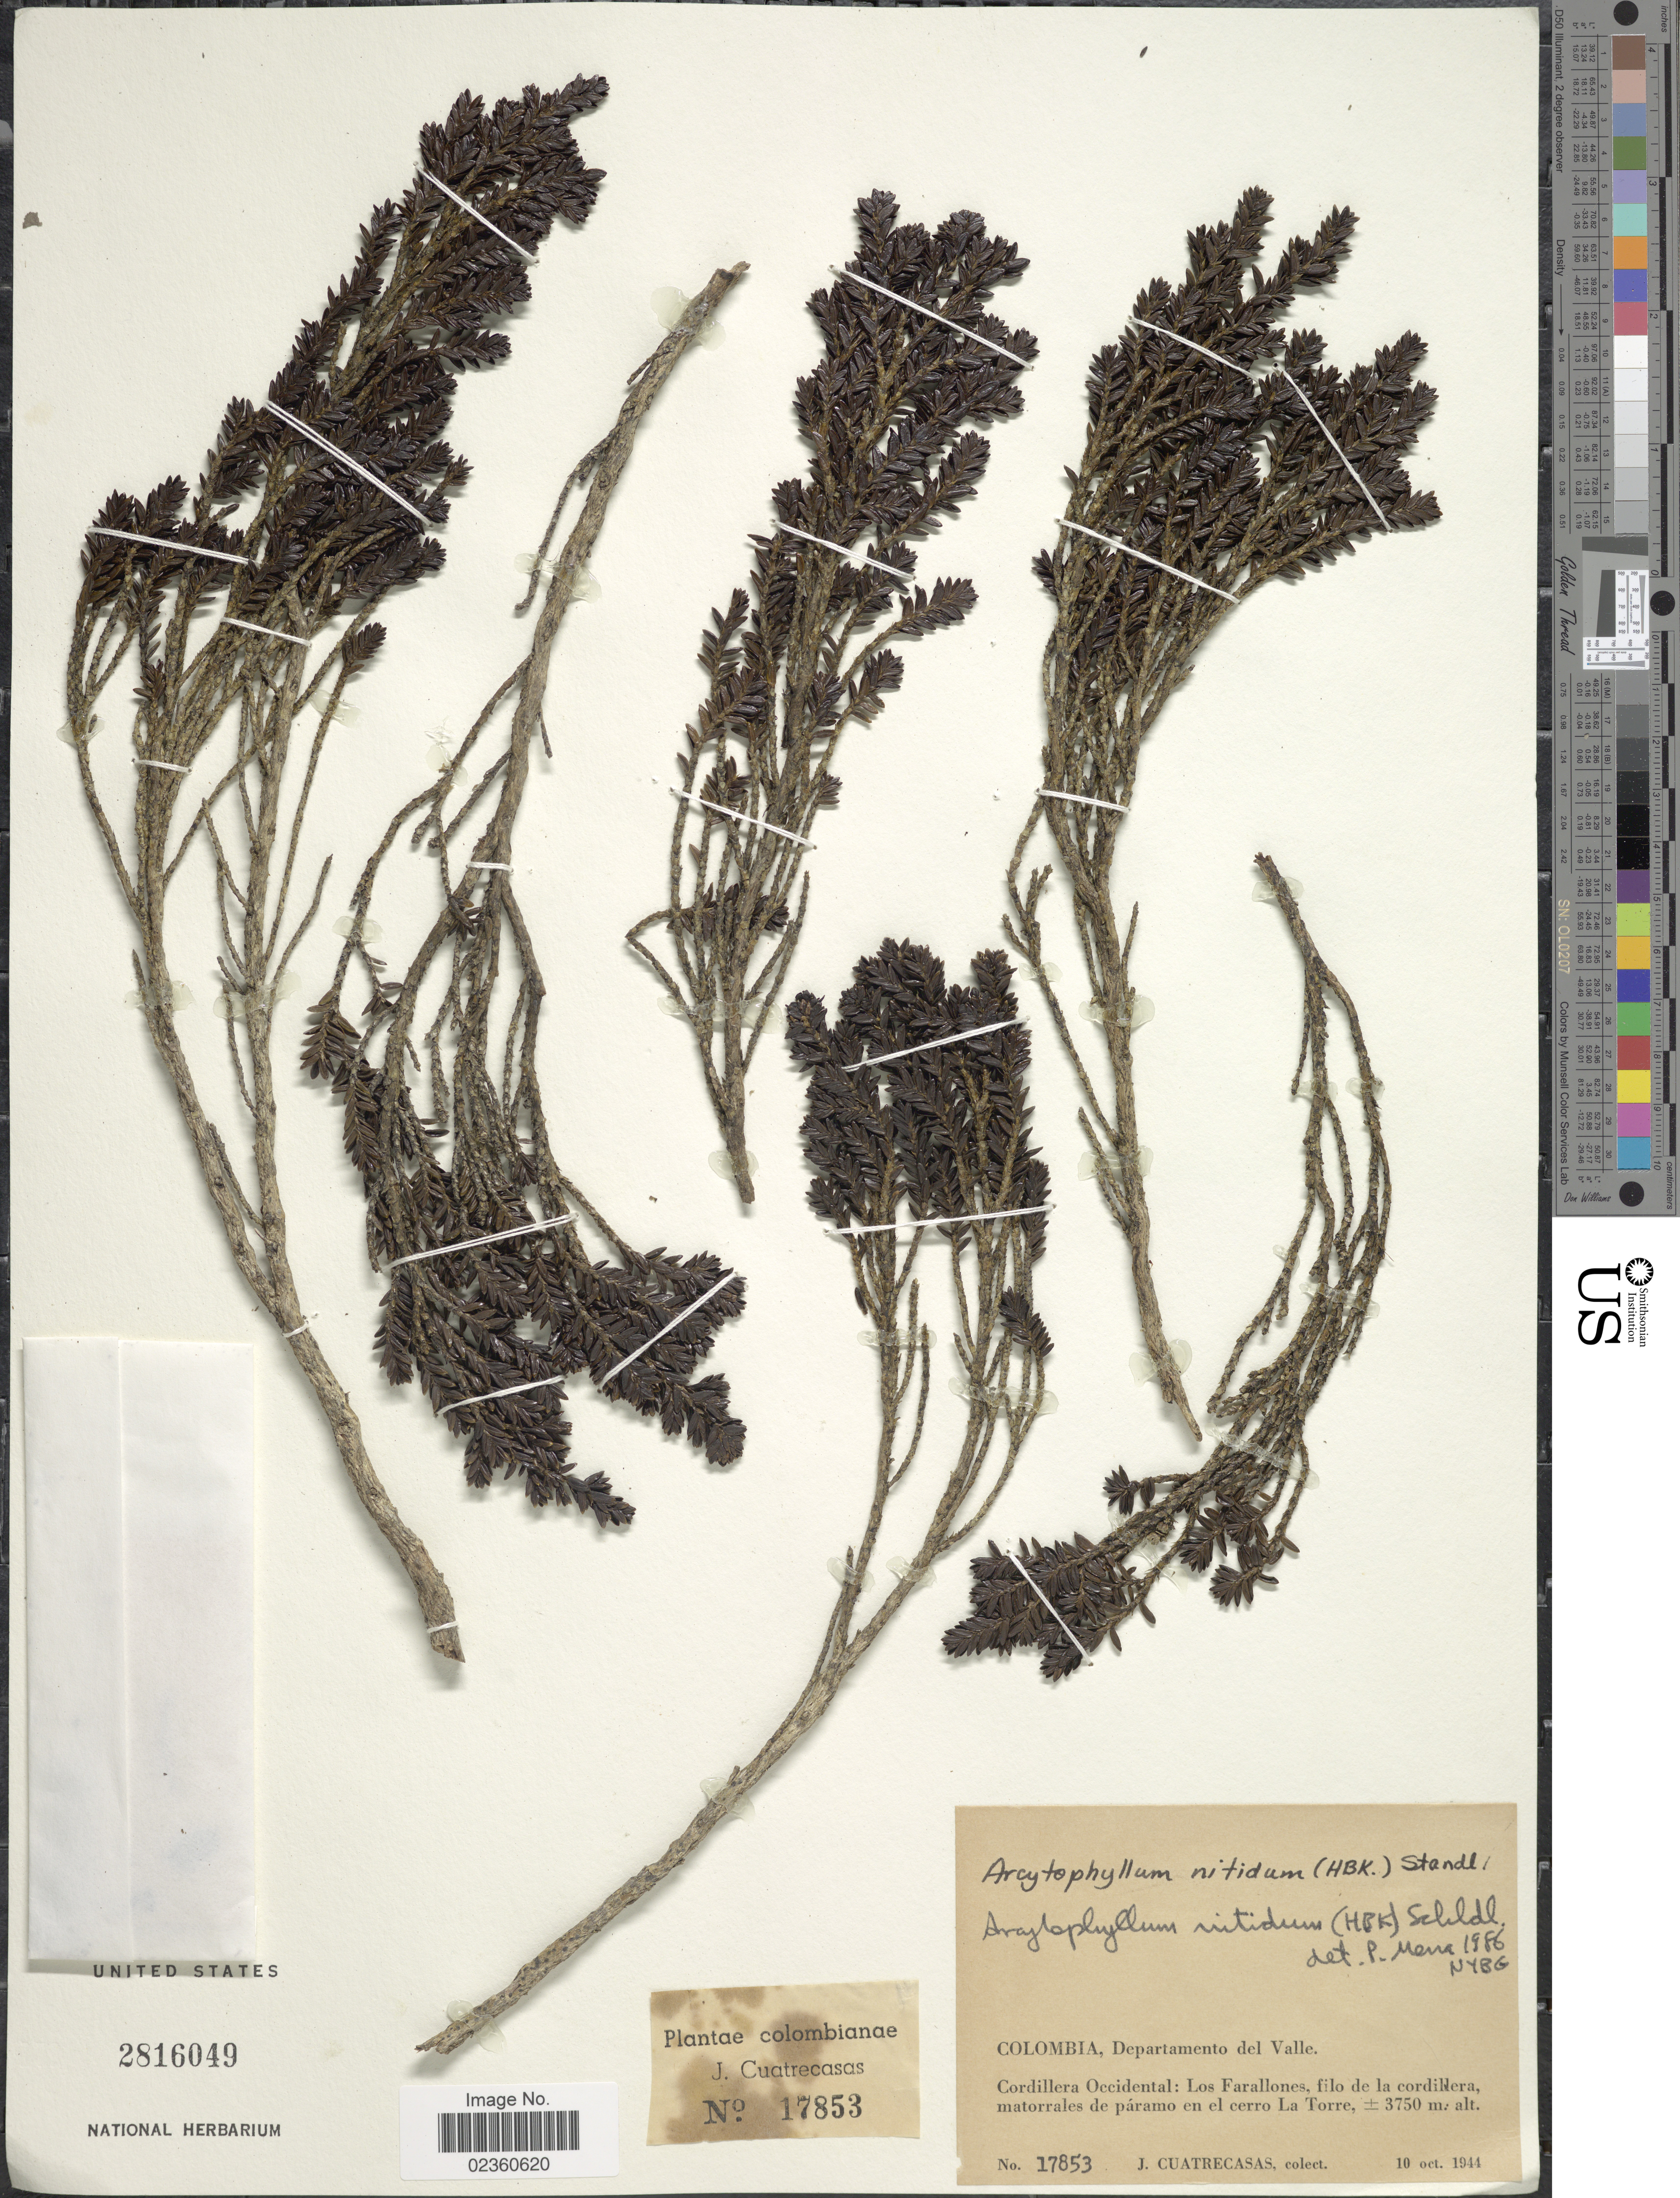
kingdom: Plantae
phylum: Tracheophyta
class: Magnoliopsida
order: Gentianales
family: Rubiaceae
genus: Arcytophyllum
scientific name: Arcytophyllum nitidum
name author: (Kunth) Schltdl.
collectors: J. Cuatrecasas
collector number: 17853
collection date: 1944-10-10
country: Colombia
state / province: Valle del Cauca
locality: Departamento del Valle, Cordillera Occidental: Los Farallones, filo de la cordillera, matorrales de páramo en el cerro La Torre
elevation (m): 3750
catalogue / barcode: US 2816049